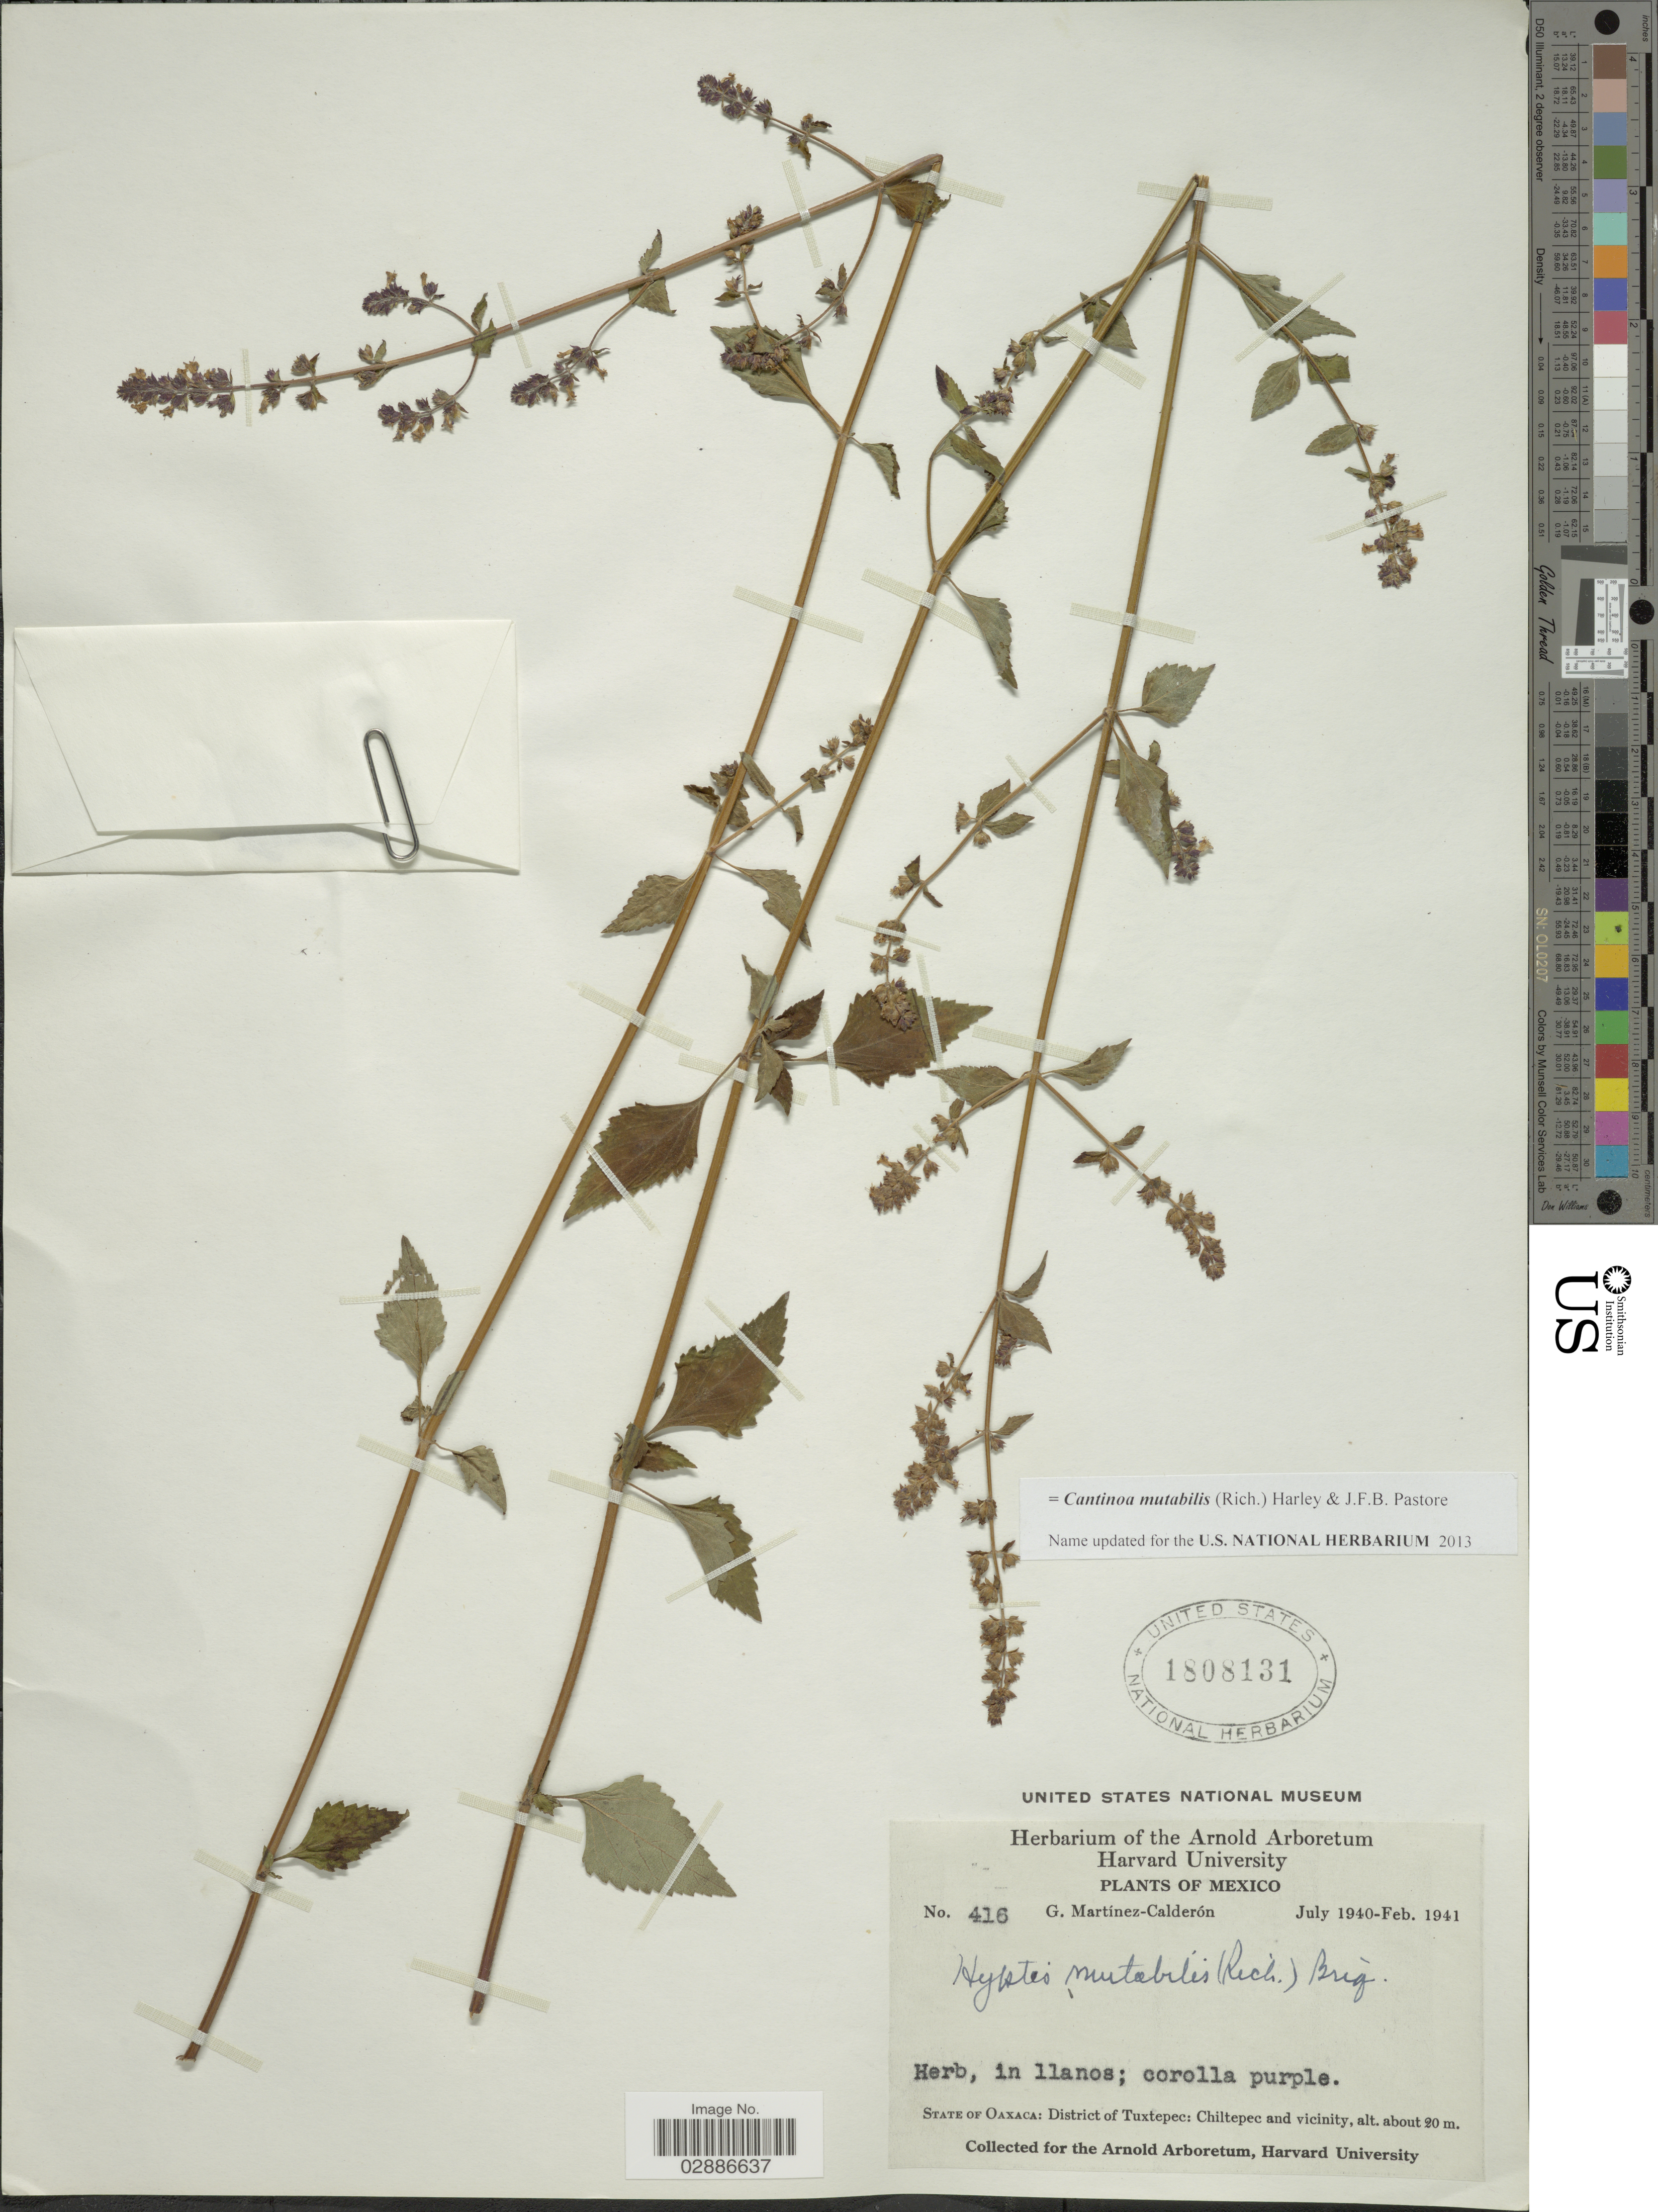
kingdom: Plantae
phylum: Tracheophyta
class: Magnoliopsida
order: Lamiales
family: Lamiaceae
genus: Cantinoa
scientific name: Cantinoa mutabilis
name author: (Epling) Harley & J.F.B. Pastore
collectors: G. Martínez Calderón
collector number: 416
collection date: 1940-07/1941-02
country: Mexico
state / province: Oaxaca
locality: District of Tuxtepec: Chiltepec and vicinity.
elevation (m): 20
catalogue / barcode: US 1808131